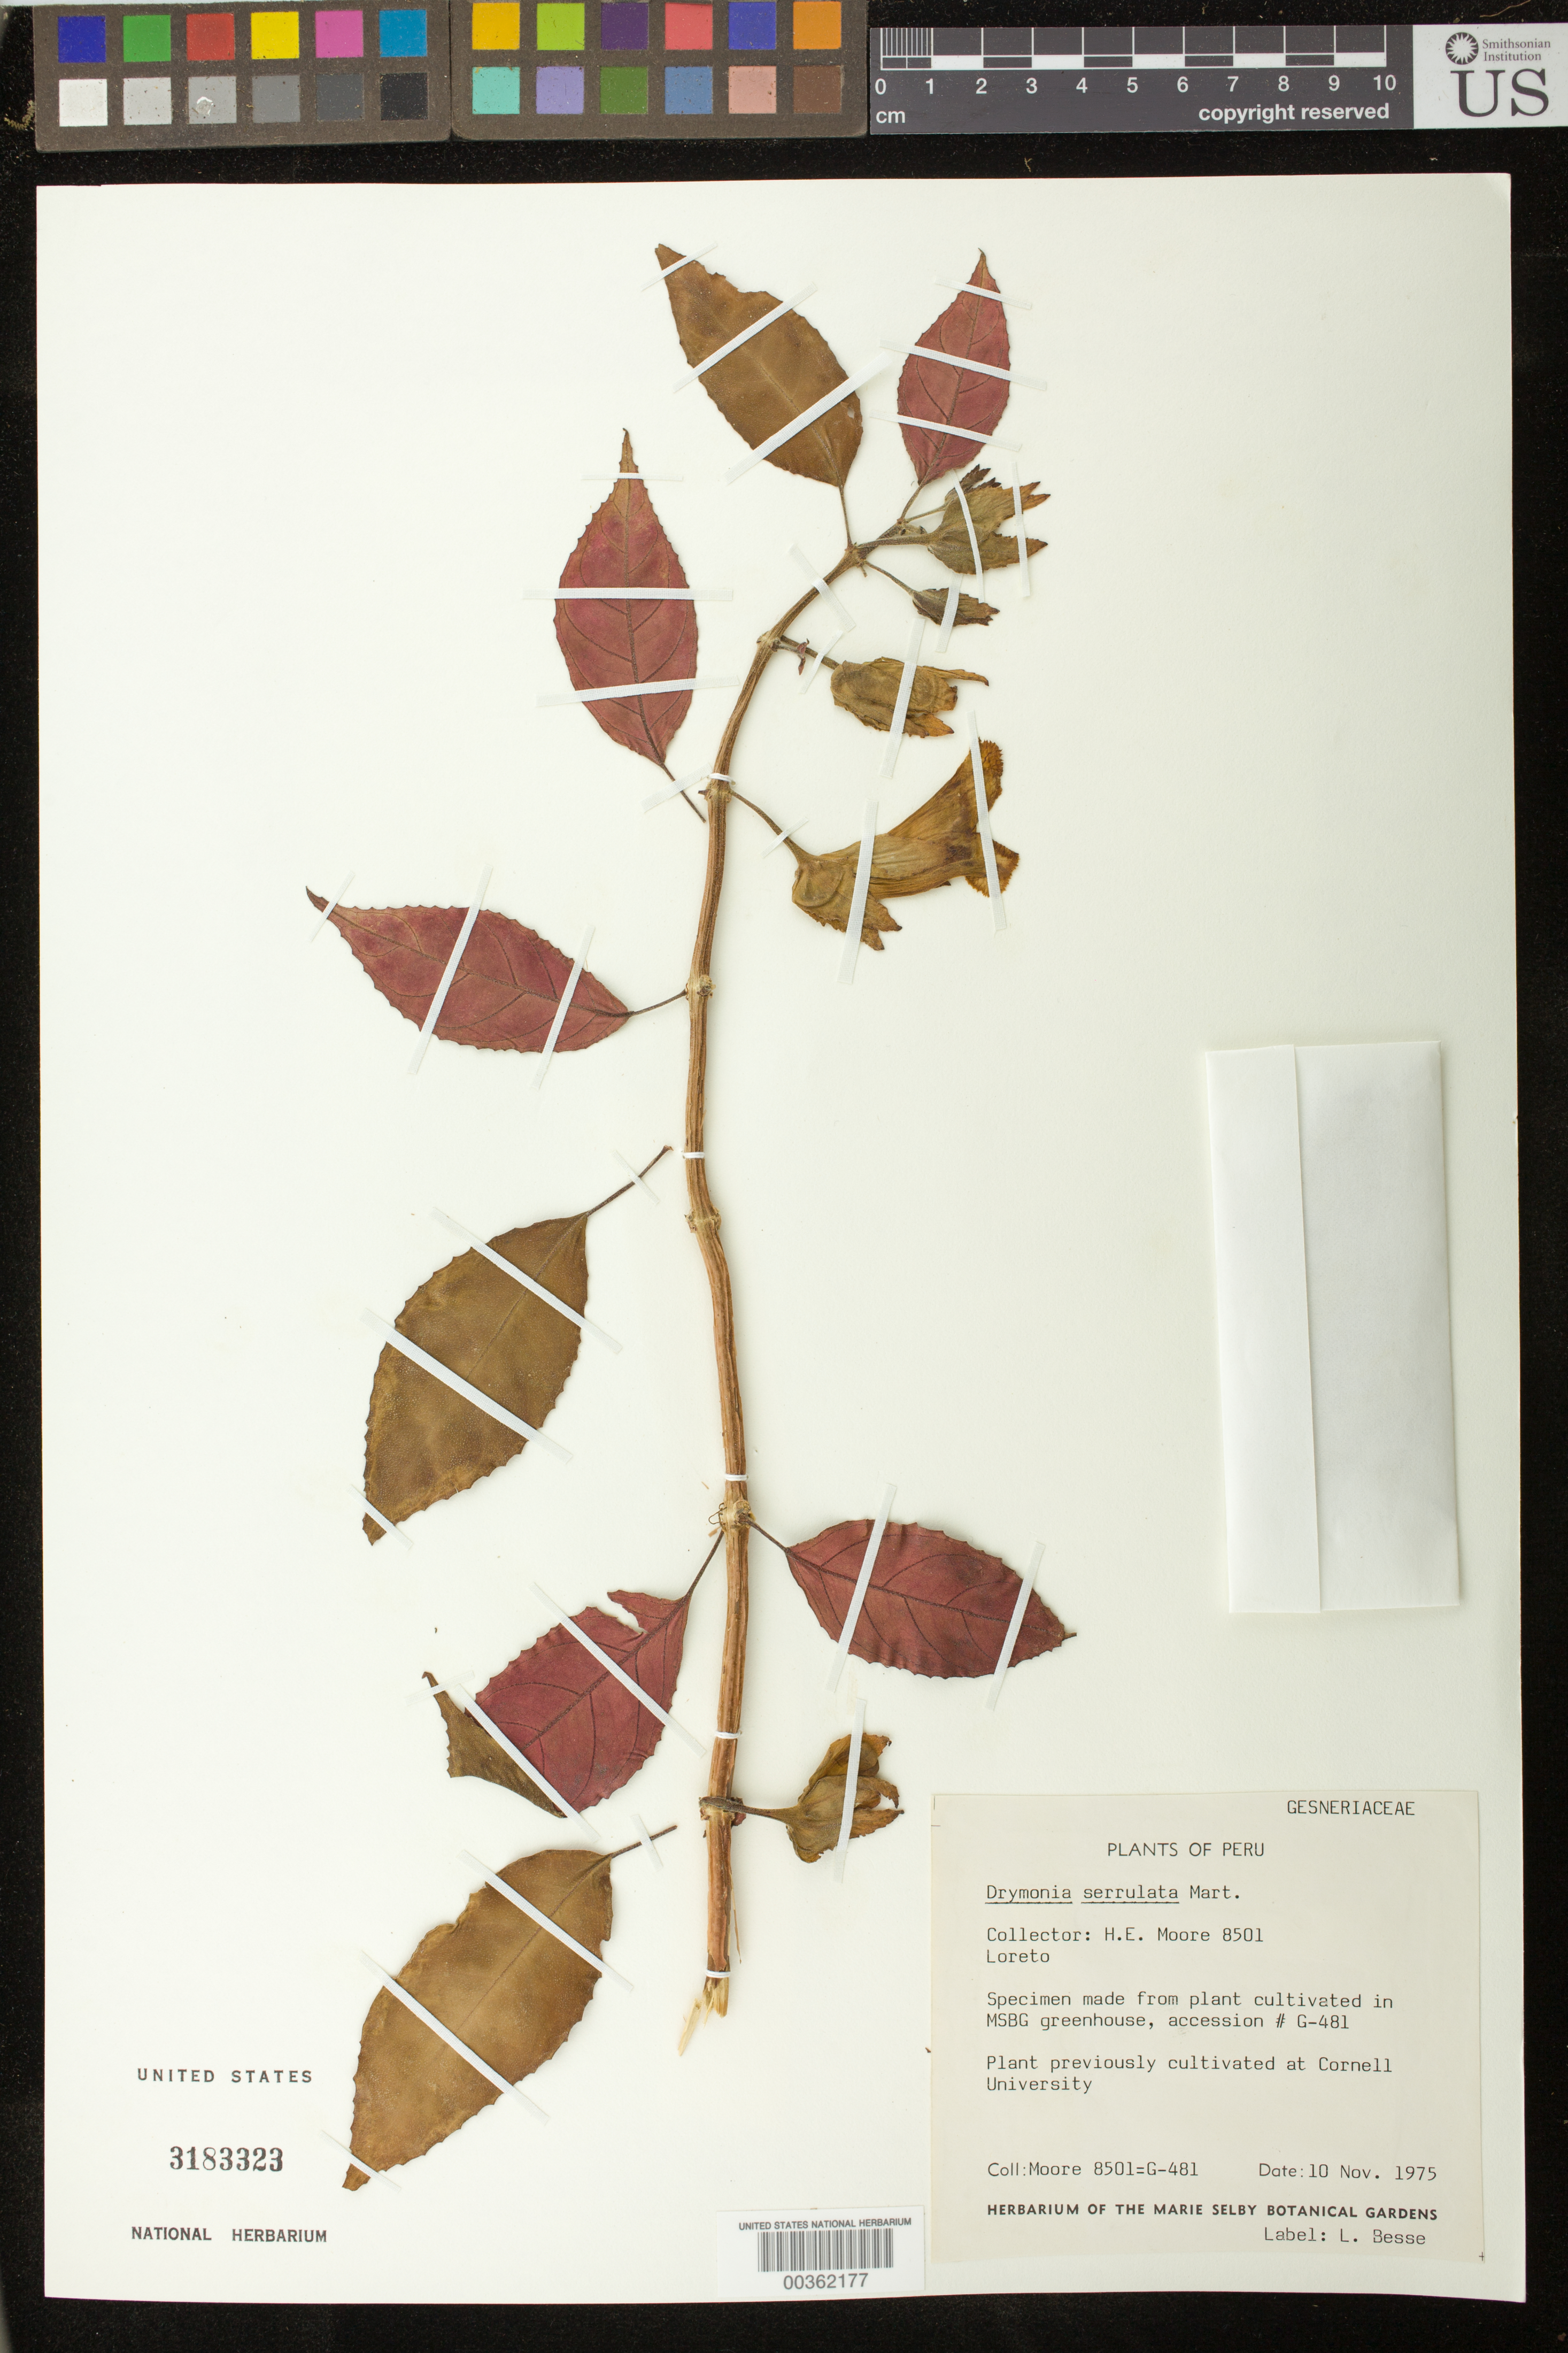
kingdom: Plantae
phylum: Tracheophyta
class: Magnoliopsida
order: Lamiales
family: Gesneriaceae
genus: Drymonia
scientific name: Drymonia serrulata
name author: (Jacq.) Mart.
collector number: G- 481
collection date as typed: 10 Nov 1975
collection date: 1975-11-10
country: Peru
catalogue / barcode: US 3183323